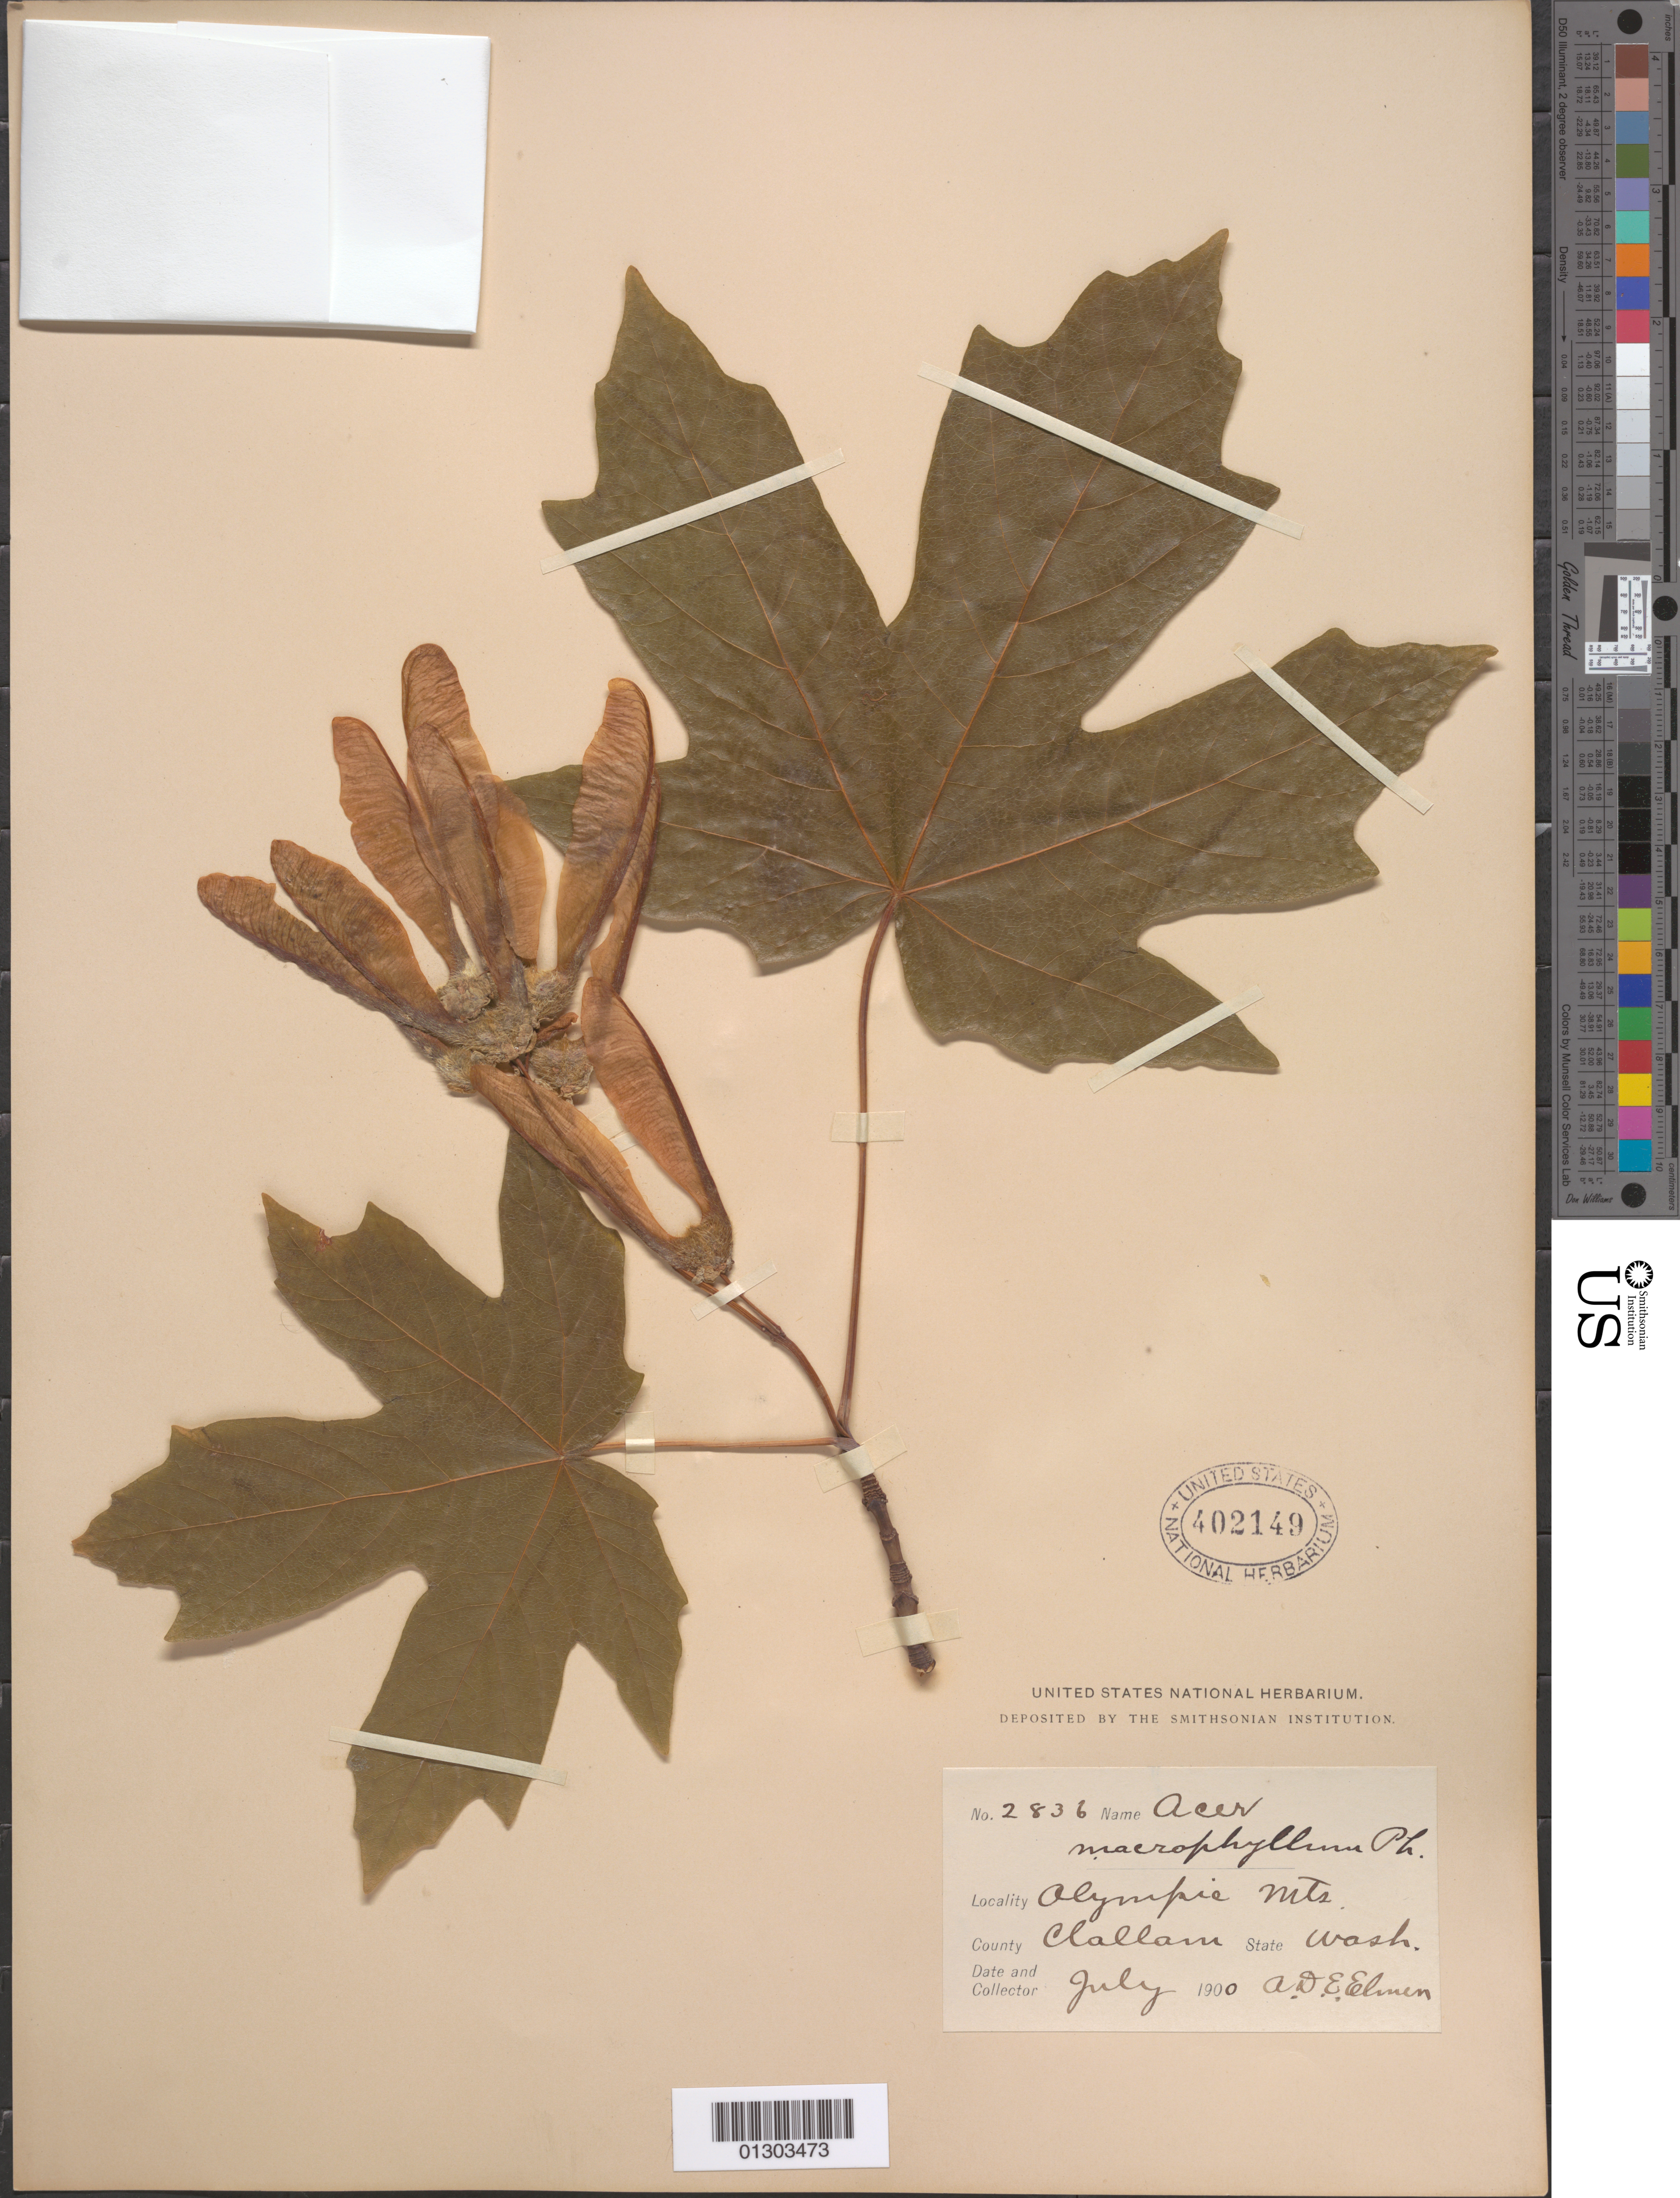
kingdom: Plantae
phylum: Tracheophyta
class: Magnoliopsida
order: Sapindales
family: Sapindaceae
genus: Acer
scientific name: Acer macrophyllum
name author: Pursh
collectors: A. D. E. Elmer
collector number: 2836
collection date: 1900-07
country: United States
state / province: Washington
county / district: Clallam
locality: Clallam County, Olympic Mts.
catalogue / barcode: US 402149